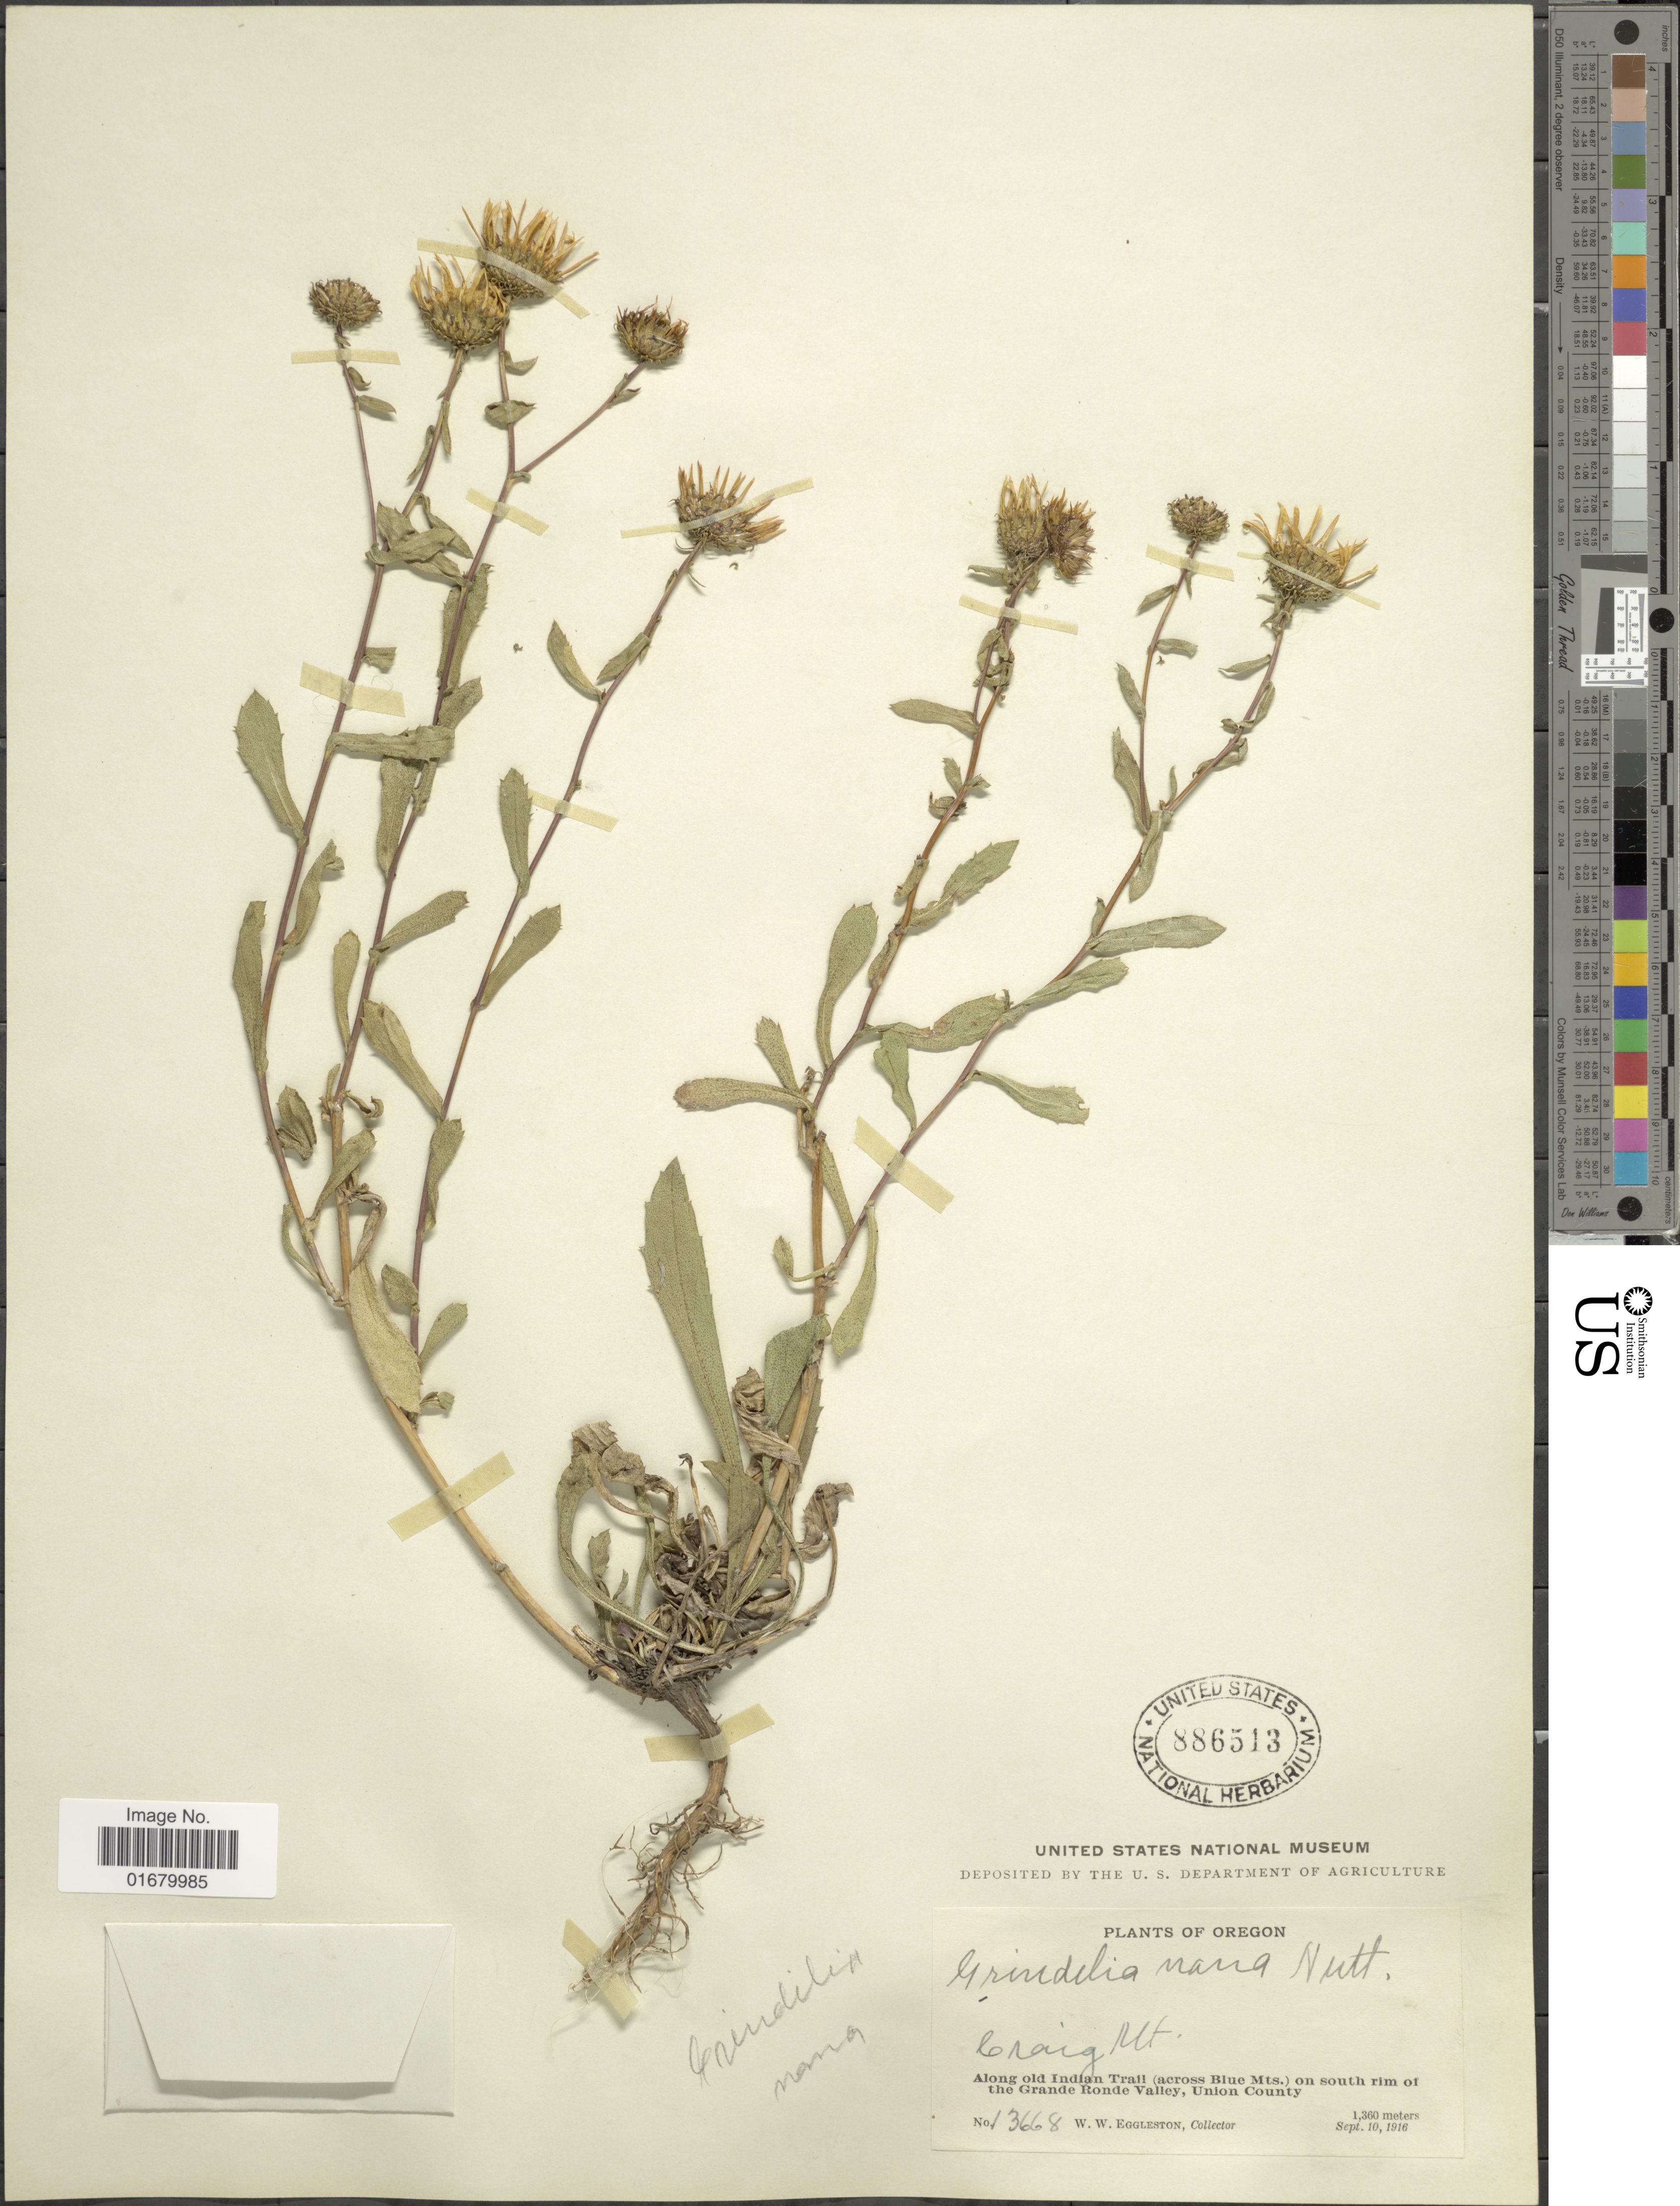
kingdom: Plantae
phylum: Tracheophyta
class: Magnoliopsida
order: Asterales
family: Asteraceae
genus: Grindelia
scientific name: Grindelia nana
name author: Nutt.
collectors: W. W. Eggleston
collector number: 13668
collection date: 1916-09-10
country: United States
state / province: Oregon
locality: Along old Indian Trail (across Blue Mts.) on south rim of the Grande Ronde Valley, Union County.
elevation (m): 1360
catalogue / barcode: US 886513